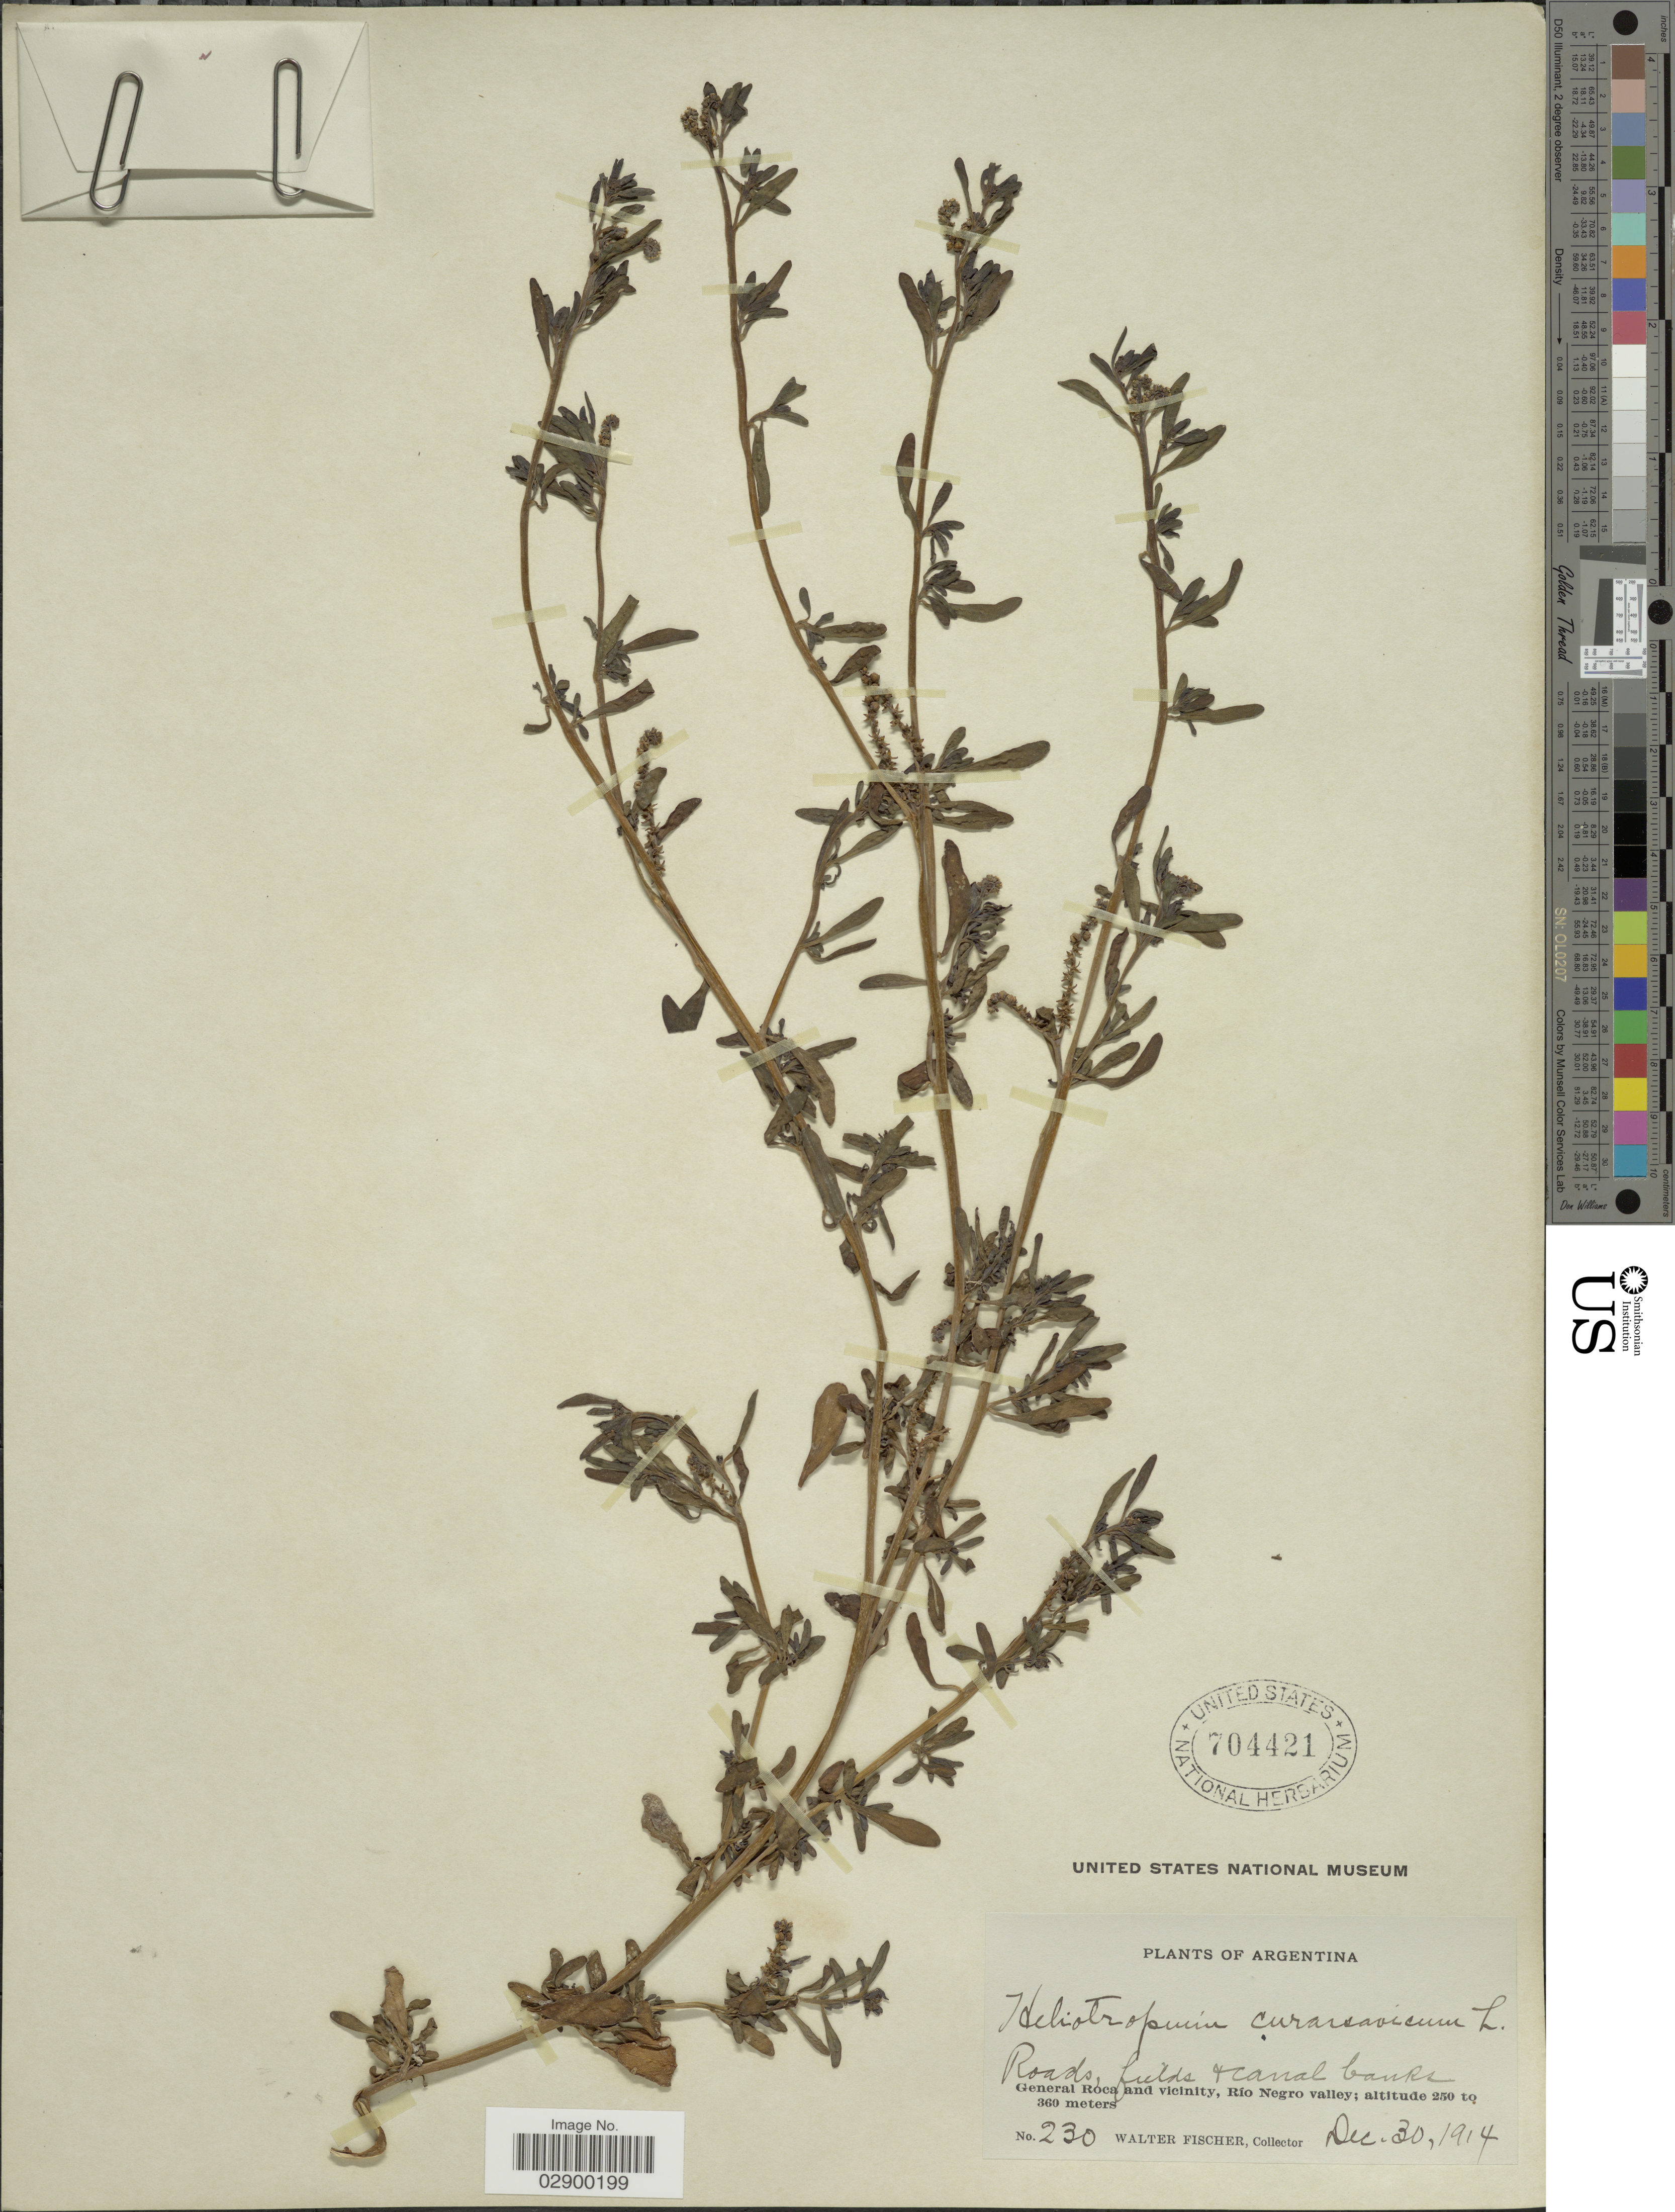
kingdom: Plantae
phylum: Tracheophyta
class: Magnoliopsida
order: Boraginales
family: Heliotropiaceae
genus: Heliotropium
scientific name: Heliotropium curassavicum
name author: L.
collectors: W. Fischer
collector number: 230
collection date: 1914-12-30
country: Argentina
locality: Roads, fields & canal banks, General Roca and vicinity, Rio Negro valley.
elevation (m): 250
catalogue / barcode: US 704421